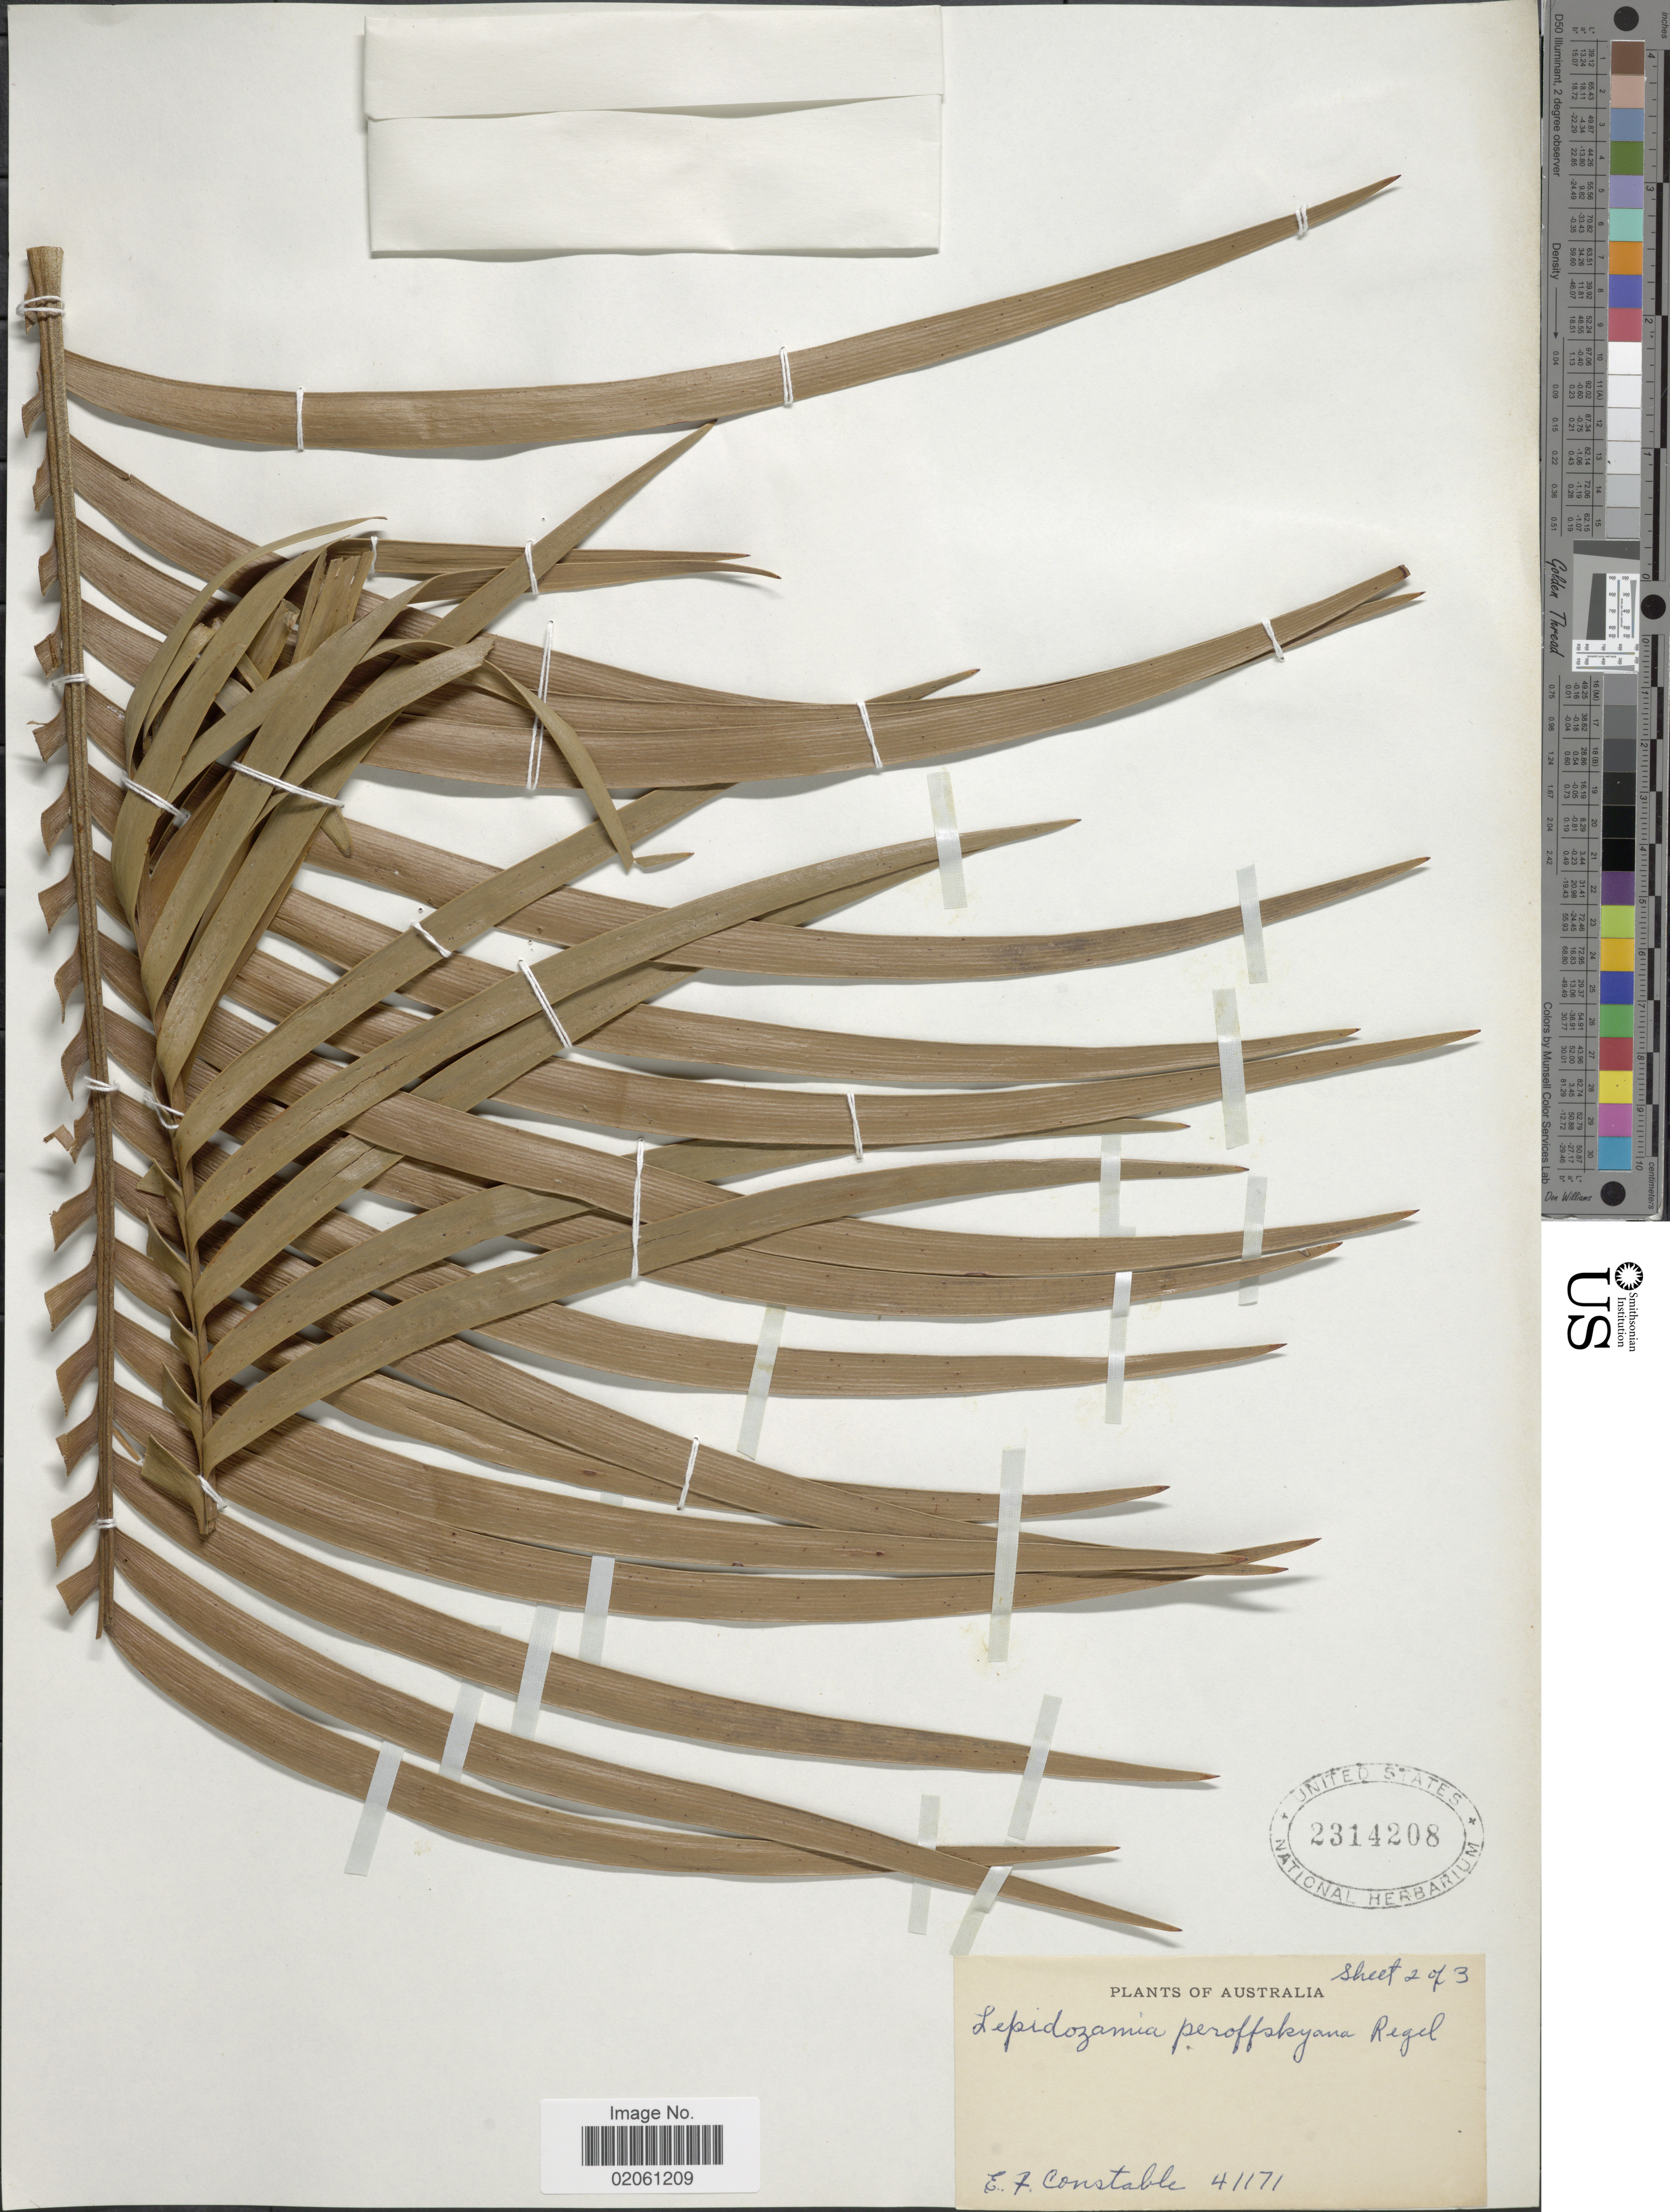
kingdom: Plantae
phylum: Tracheophyta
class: Cycadopsida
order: Cycadales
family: Zamiaceae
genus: Lepidozamia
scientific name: Lepidozamia peroffskyana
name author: Regel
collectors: E. F. Constable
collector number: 41171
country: Australia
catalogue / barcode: US 2314208